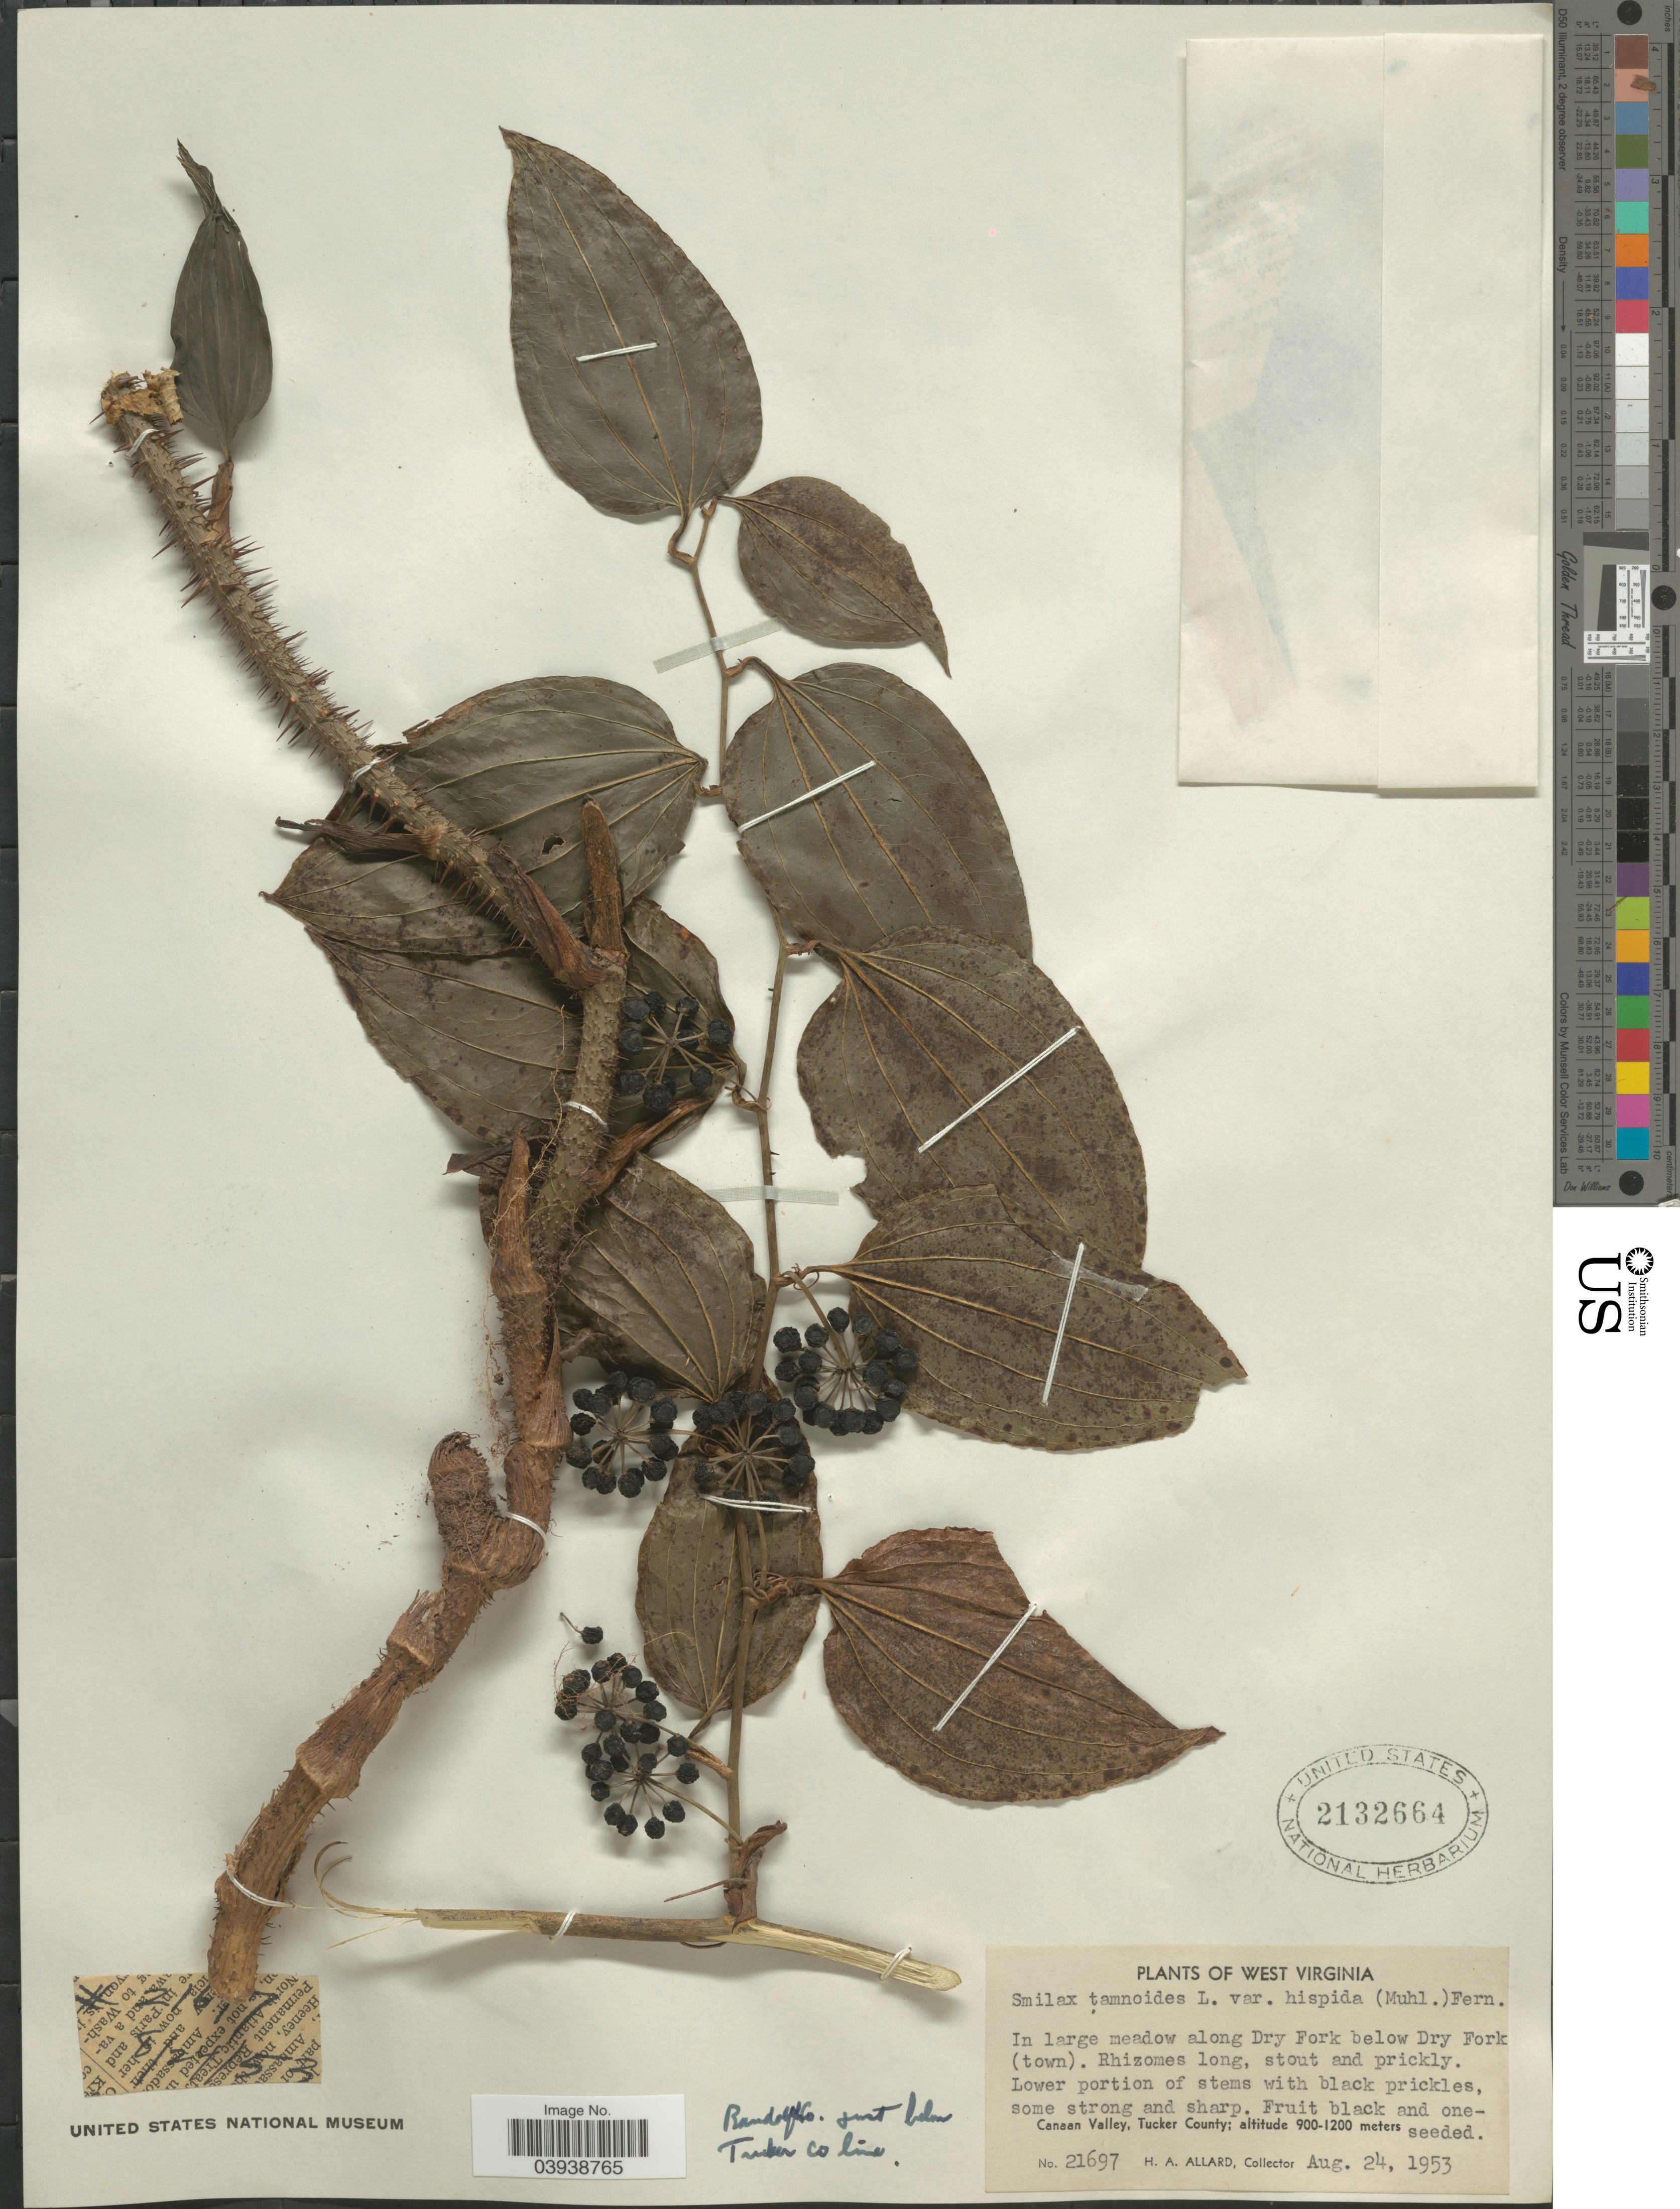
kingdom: Plantae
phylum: Tracheophyta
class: Liliopsida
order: Liliales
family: Smilacaceae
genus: Smilax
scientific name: Smilax hispida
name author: Raf.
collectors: H. A. Allard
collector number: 21697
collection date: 1953-08-24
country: United States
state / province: West Virginia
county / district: Tucker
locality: Along Dry Fork below Dry fork (town). Canaan Valley, Tucker County.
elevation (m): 900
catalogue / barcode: US 2132664